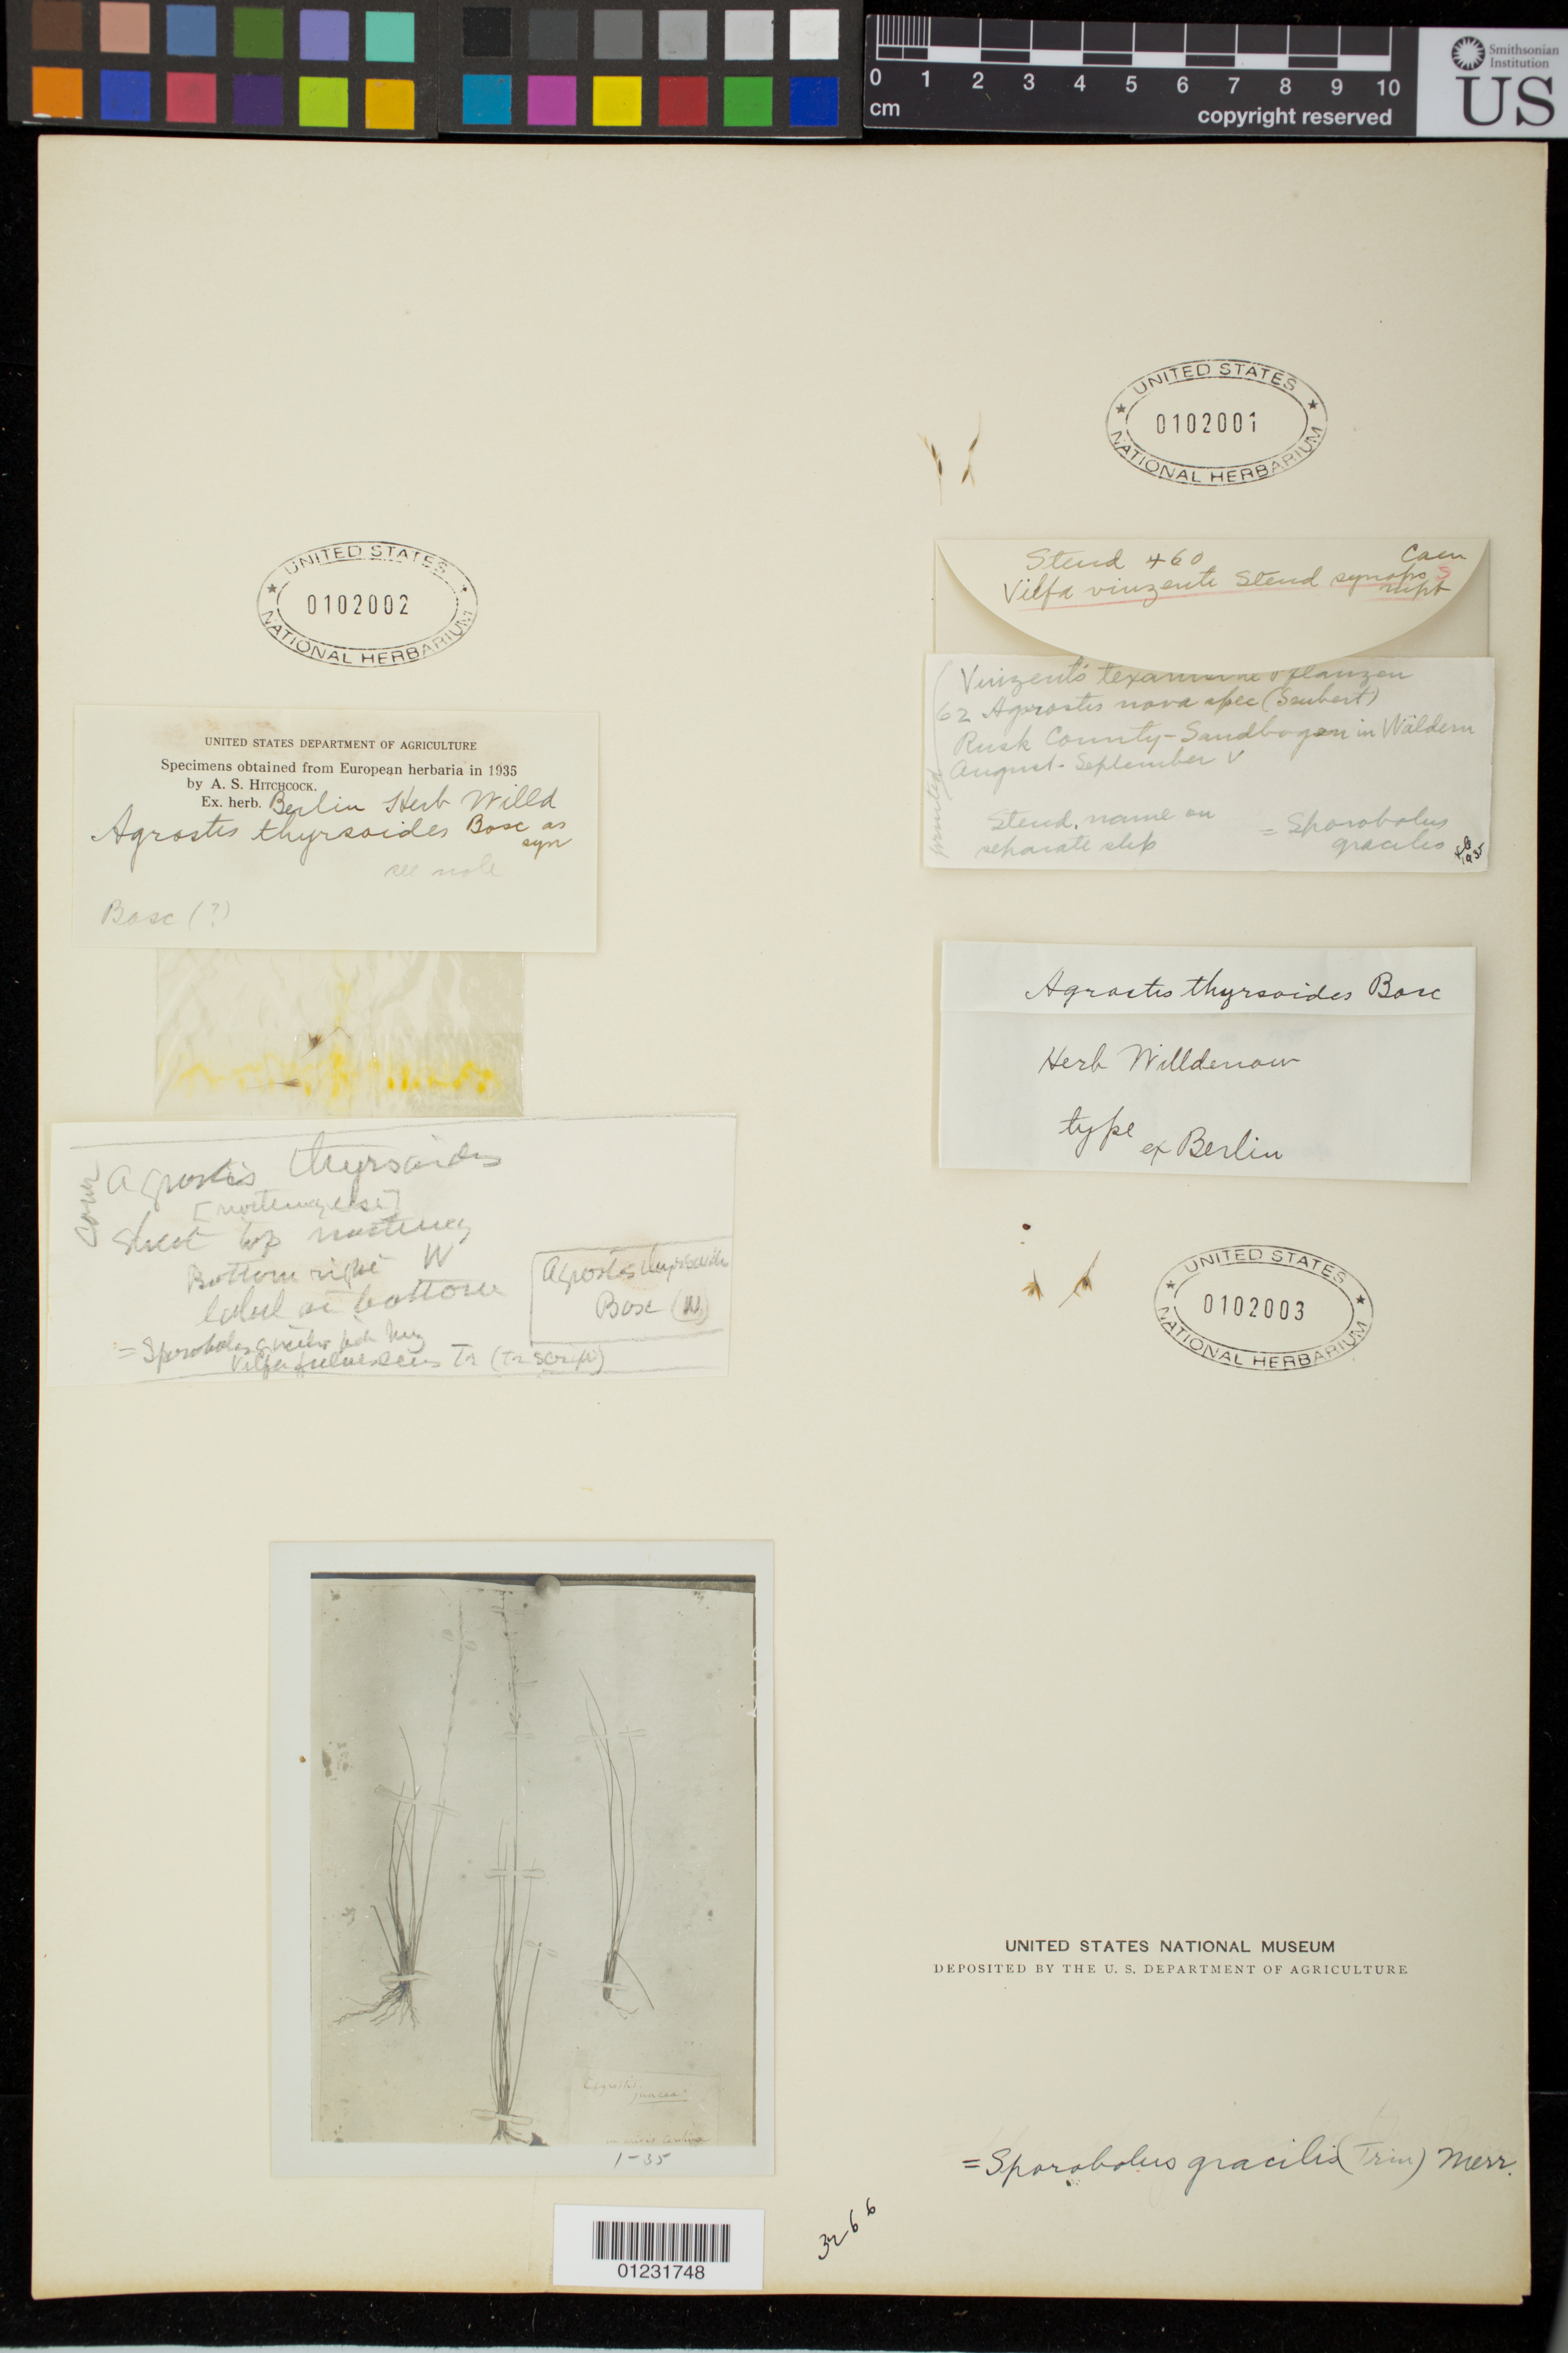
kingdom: Plantae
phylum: Tracheophyta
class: Liliopsida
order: Poales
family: Poaceae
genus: Vilfa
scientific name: Vilfa fulvescens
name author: Trin.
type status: Isotype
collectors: L. A. G. Bosc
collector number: Herb Willd no. 1750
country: United States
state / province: North Carolina / South Carolina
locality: "Carolina"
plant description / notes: Fragmentary material of type specimen ex herb. Berlin.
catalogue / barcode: US 102003